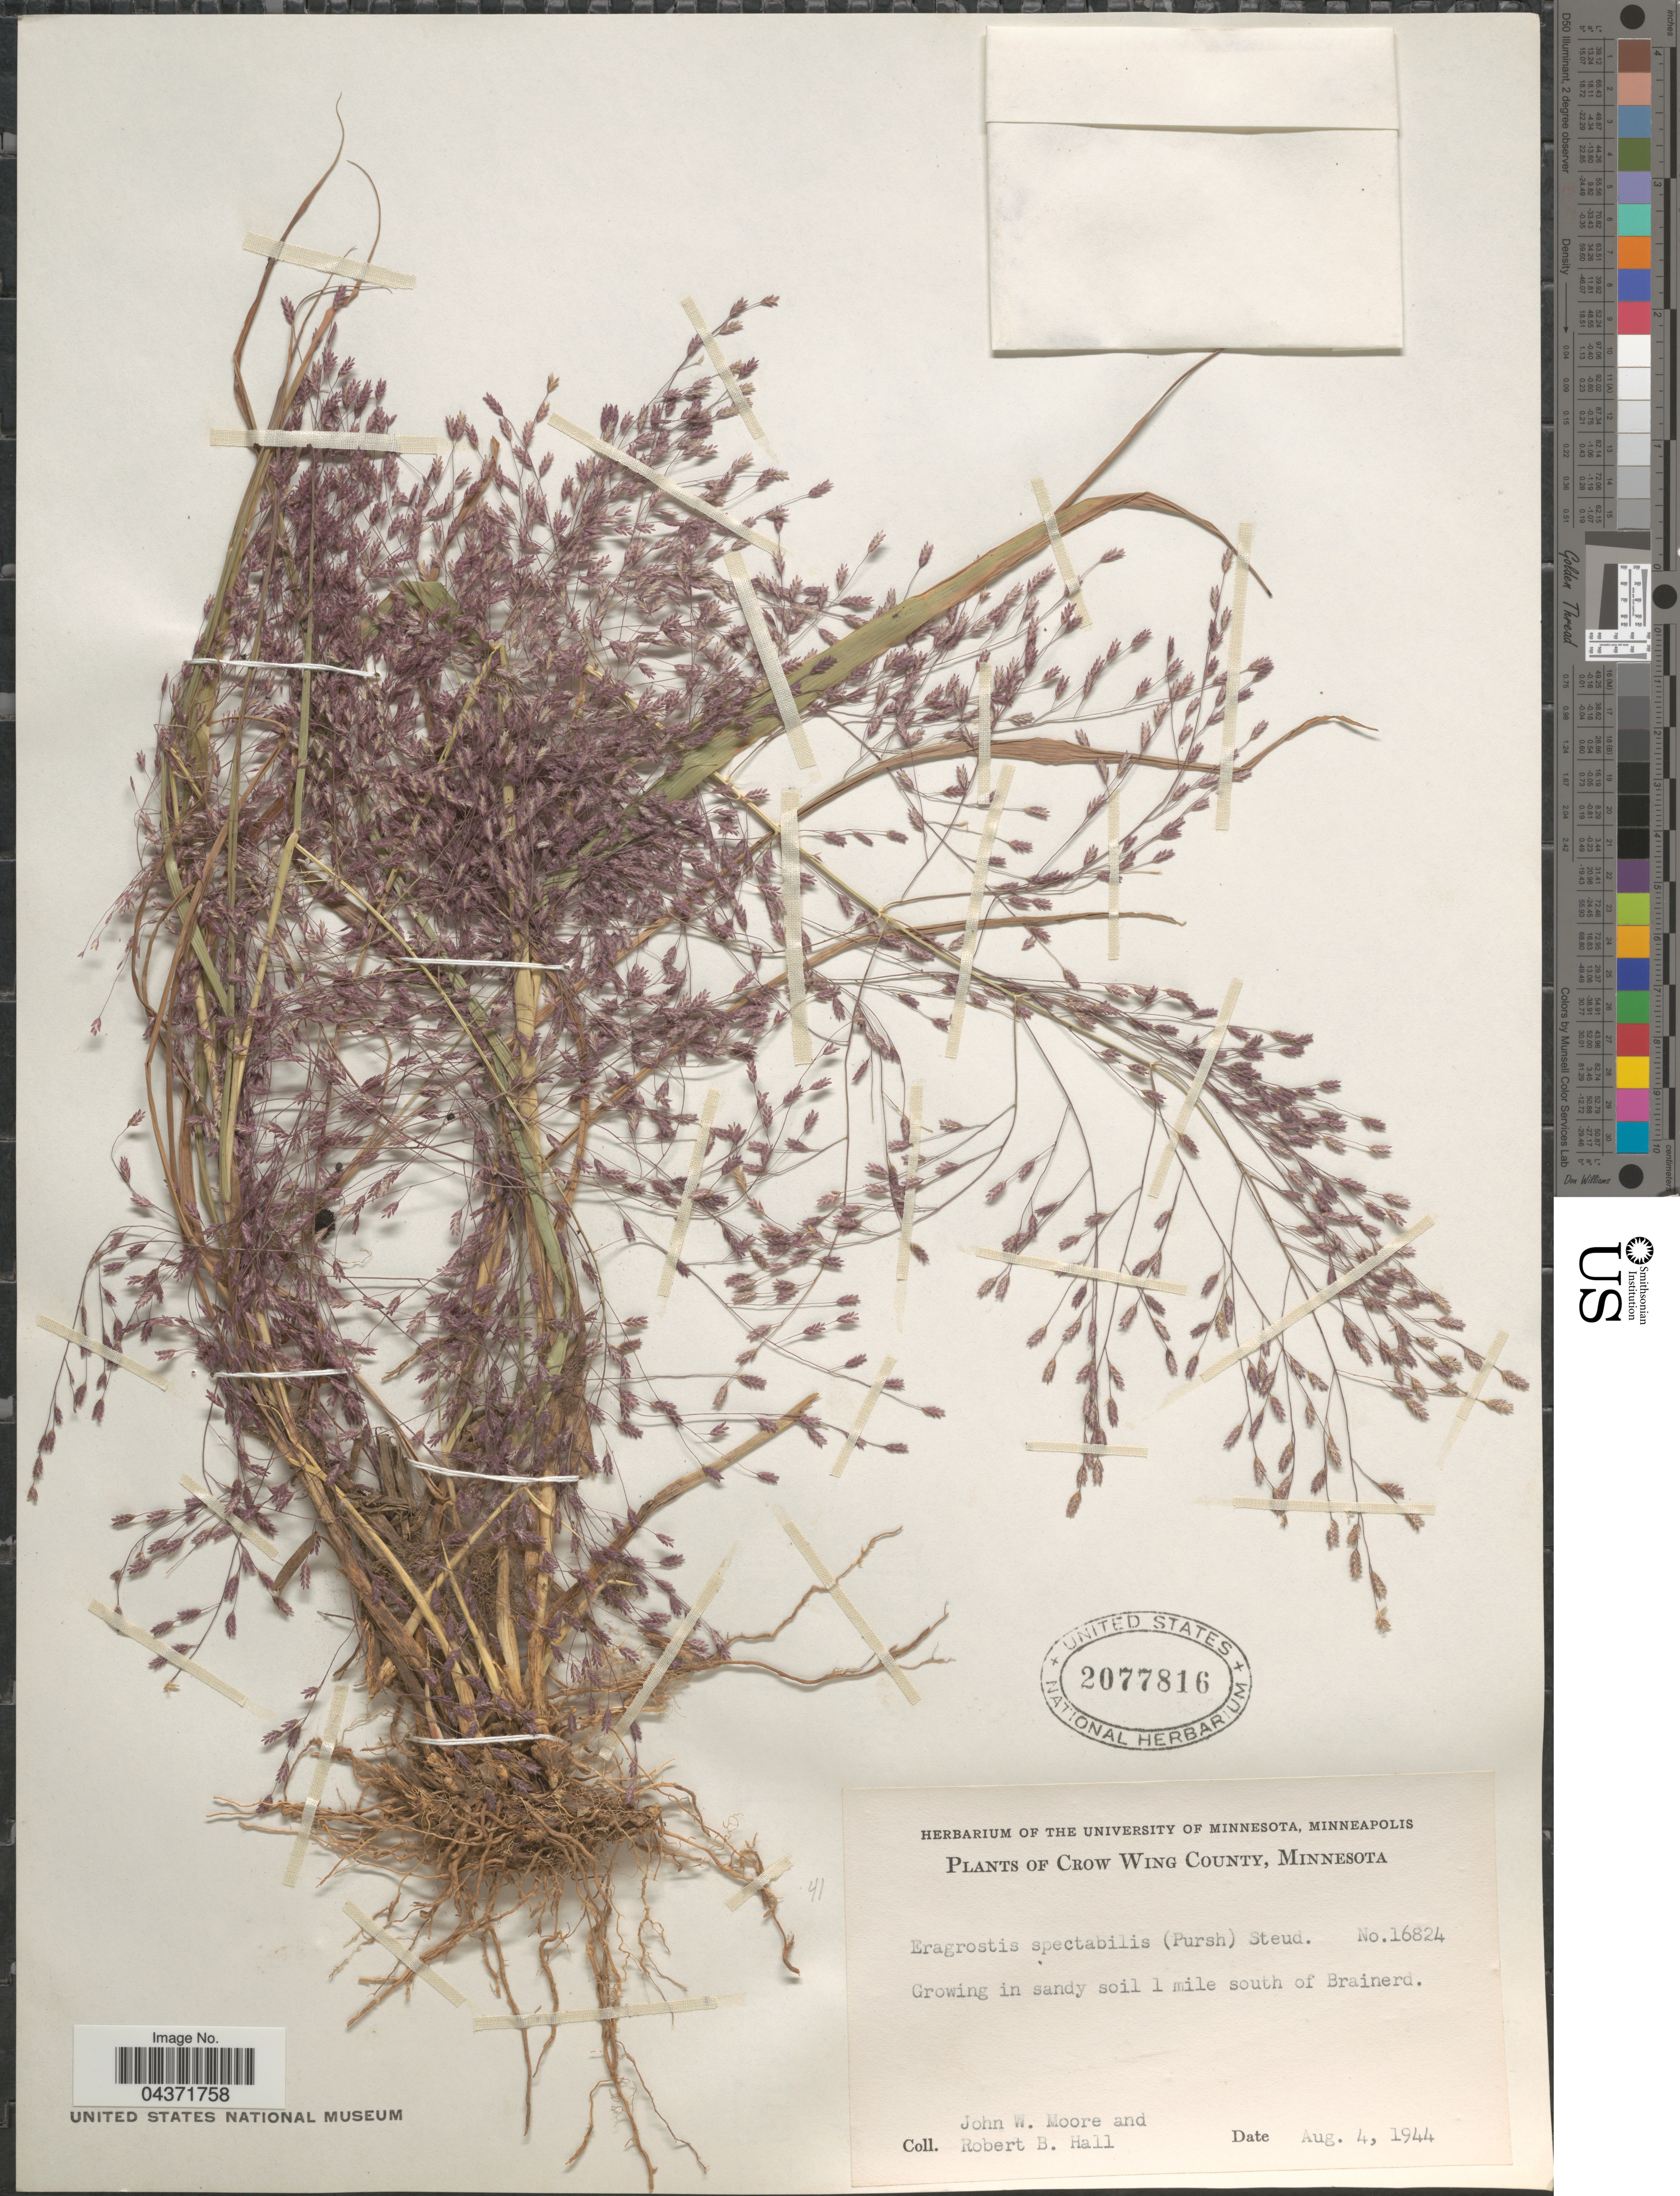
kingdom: Plantae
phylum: Tracheophyta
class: Liliopsida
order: Poales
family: Poaceae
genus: Eragrostis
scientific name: Eragrostis spectabilis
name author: (Pursh) Steud.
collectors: J. Moore & R. Hall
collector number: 16824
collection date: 1944-08-04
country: United States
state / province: Minnesota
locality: Crow Wing County. 1 mile south of Brainerd.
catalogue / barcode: US 2077816